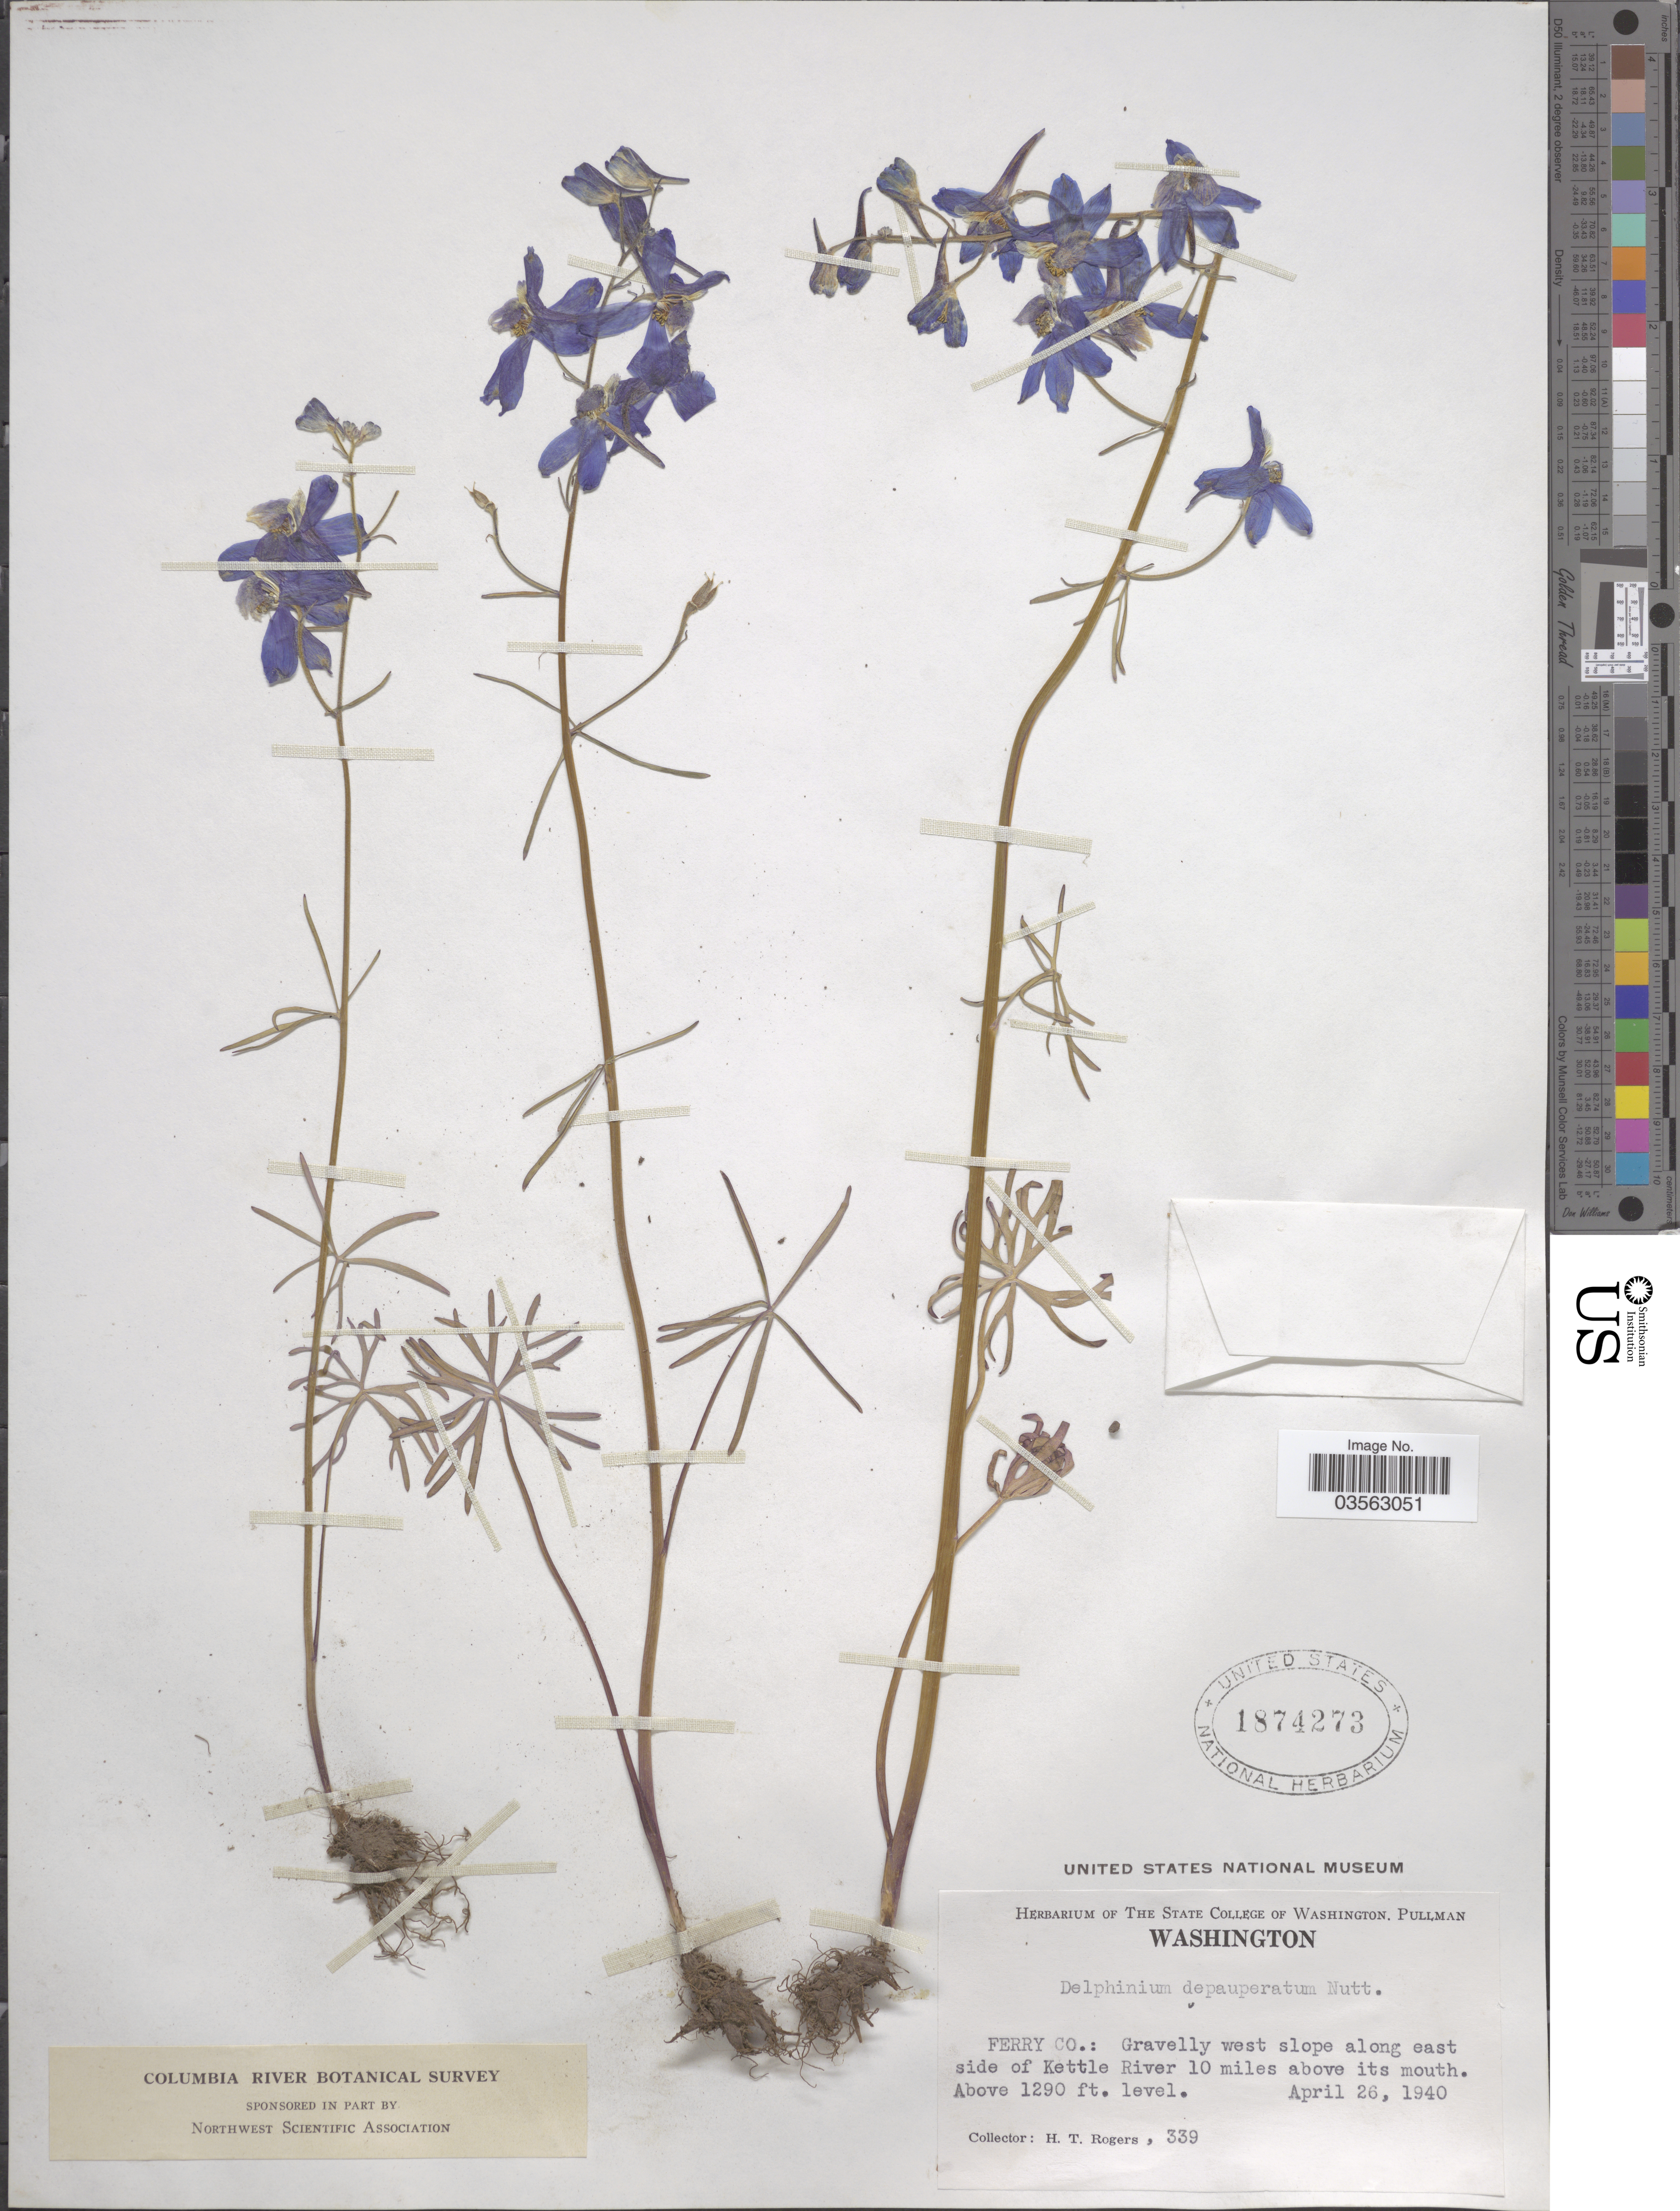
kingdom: Plantae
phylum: Tracheophyta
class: Magnoliopsida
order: Ranunculales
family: Ranunculaceae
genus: Delphinium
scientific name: Delphinium depauperatum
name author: Nutt.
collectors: H. Rogers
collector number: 339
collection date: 1940-04-26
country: United States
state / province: Washington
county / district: Ferry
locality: Ferry Co.: Gravelly west slope along east side of Kettle River 10 miles above its mouth.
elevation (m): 393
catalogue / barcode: US 1874273